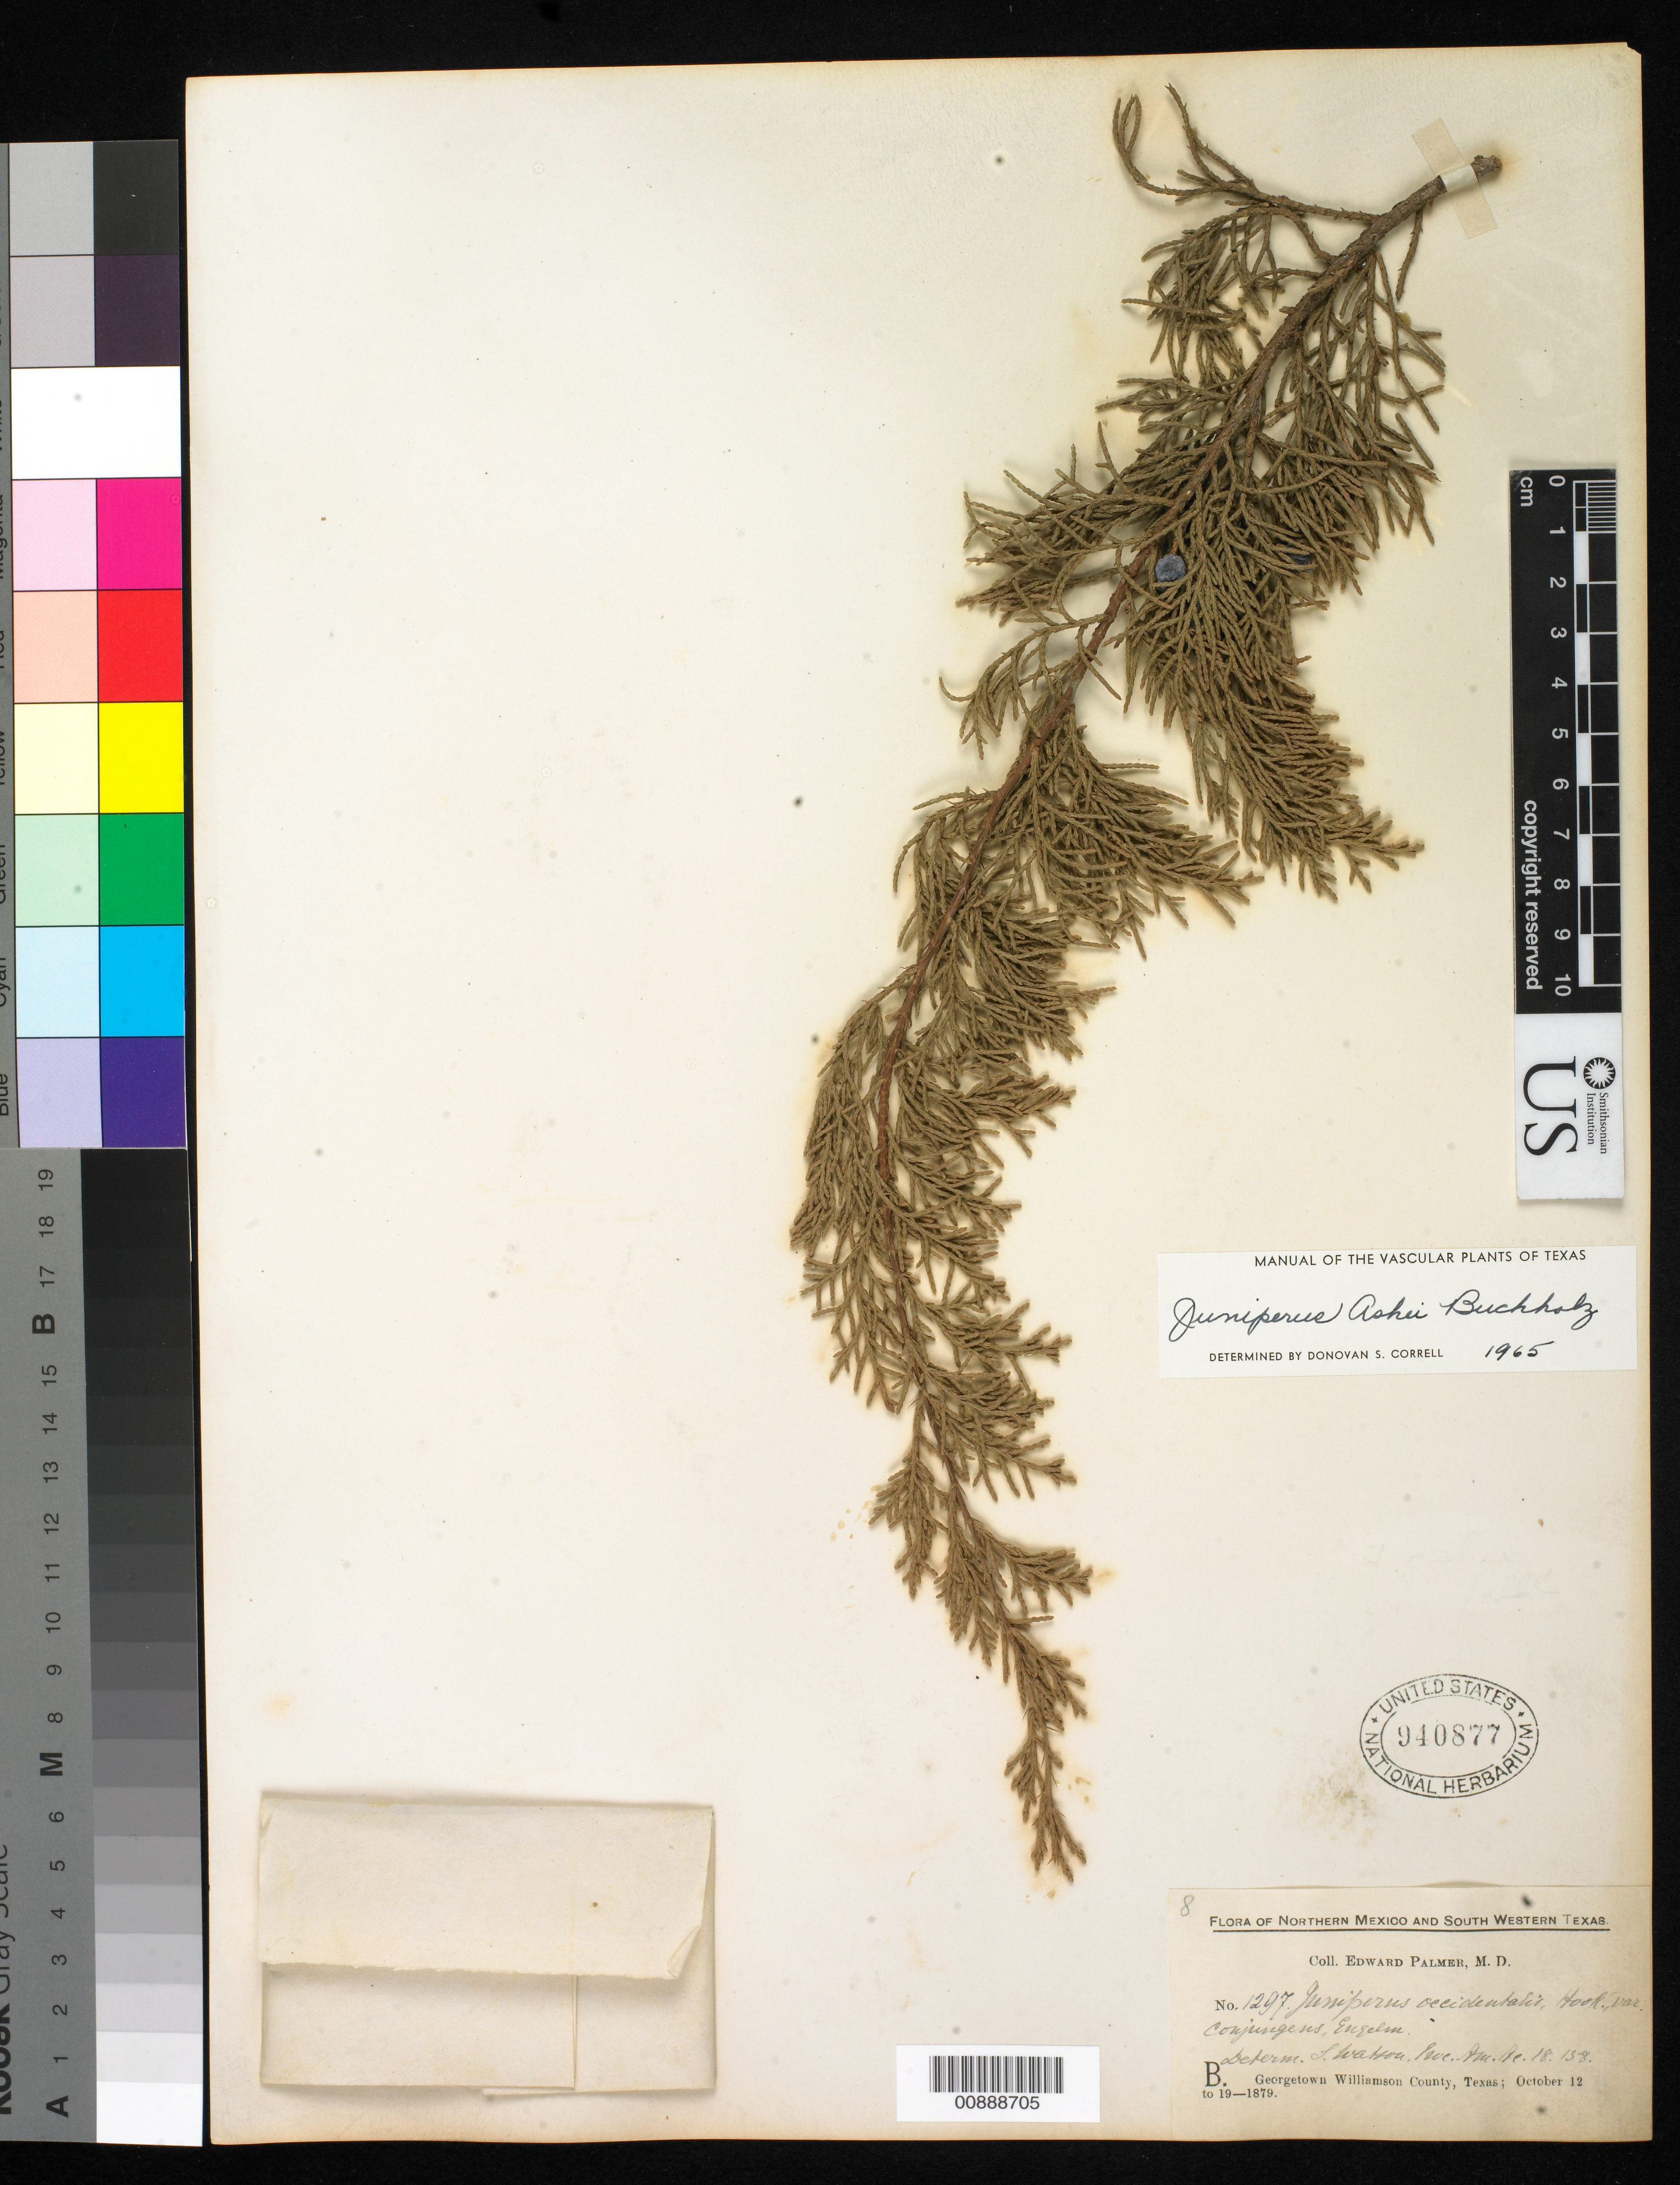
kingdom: Plantae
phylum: Tracheophyta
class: Pinopsida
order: Pinales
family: Cupressaceae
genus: Juniperus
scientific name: Juniperus ashei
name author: J. Buchholz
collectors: E. Palmer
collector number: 1297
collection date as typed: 12 Oct 1879 to 19 Oct 1879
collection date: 1879-10-12/1906-10-19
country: United States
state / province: Texas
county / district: Williamson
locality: B. Georgetown, Williamson County, Texas.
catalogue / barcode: US 940877